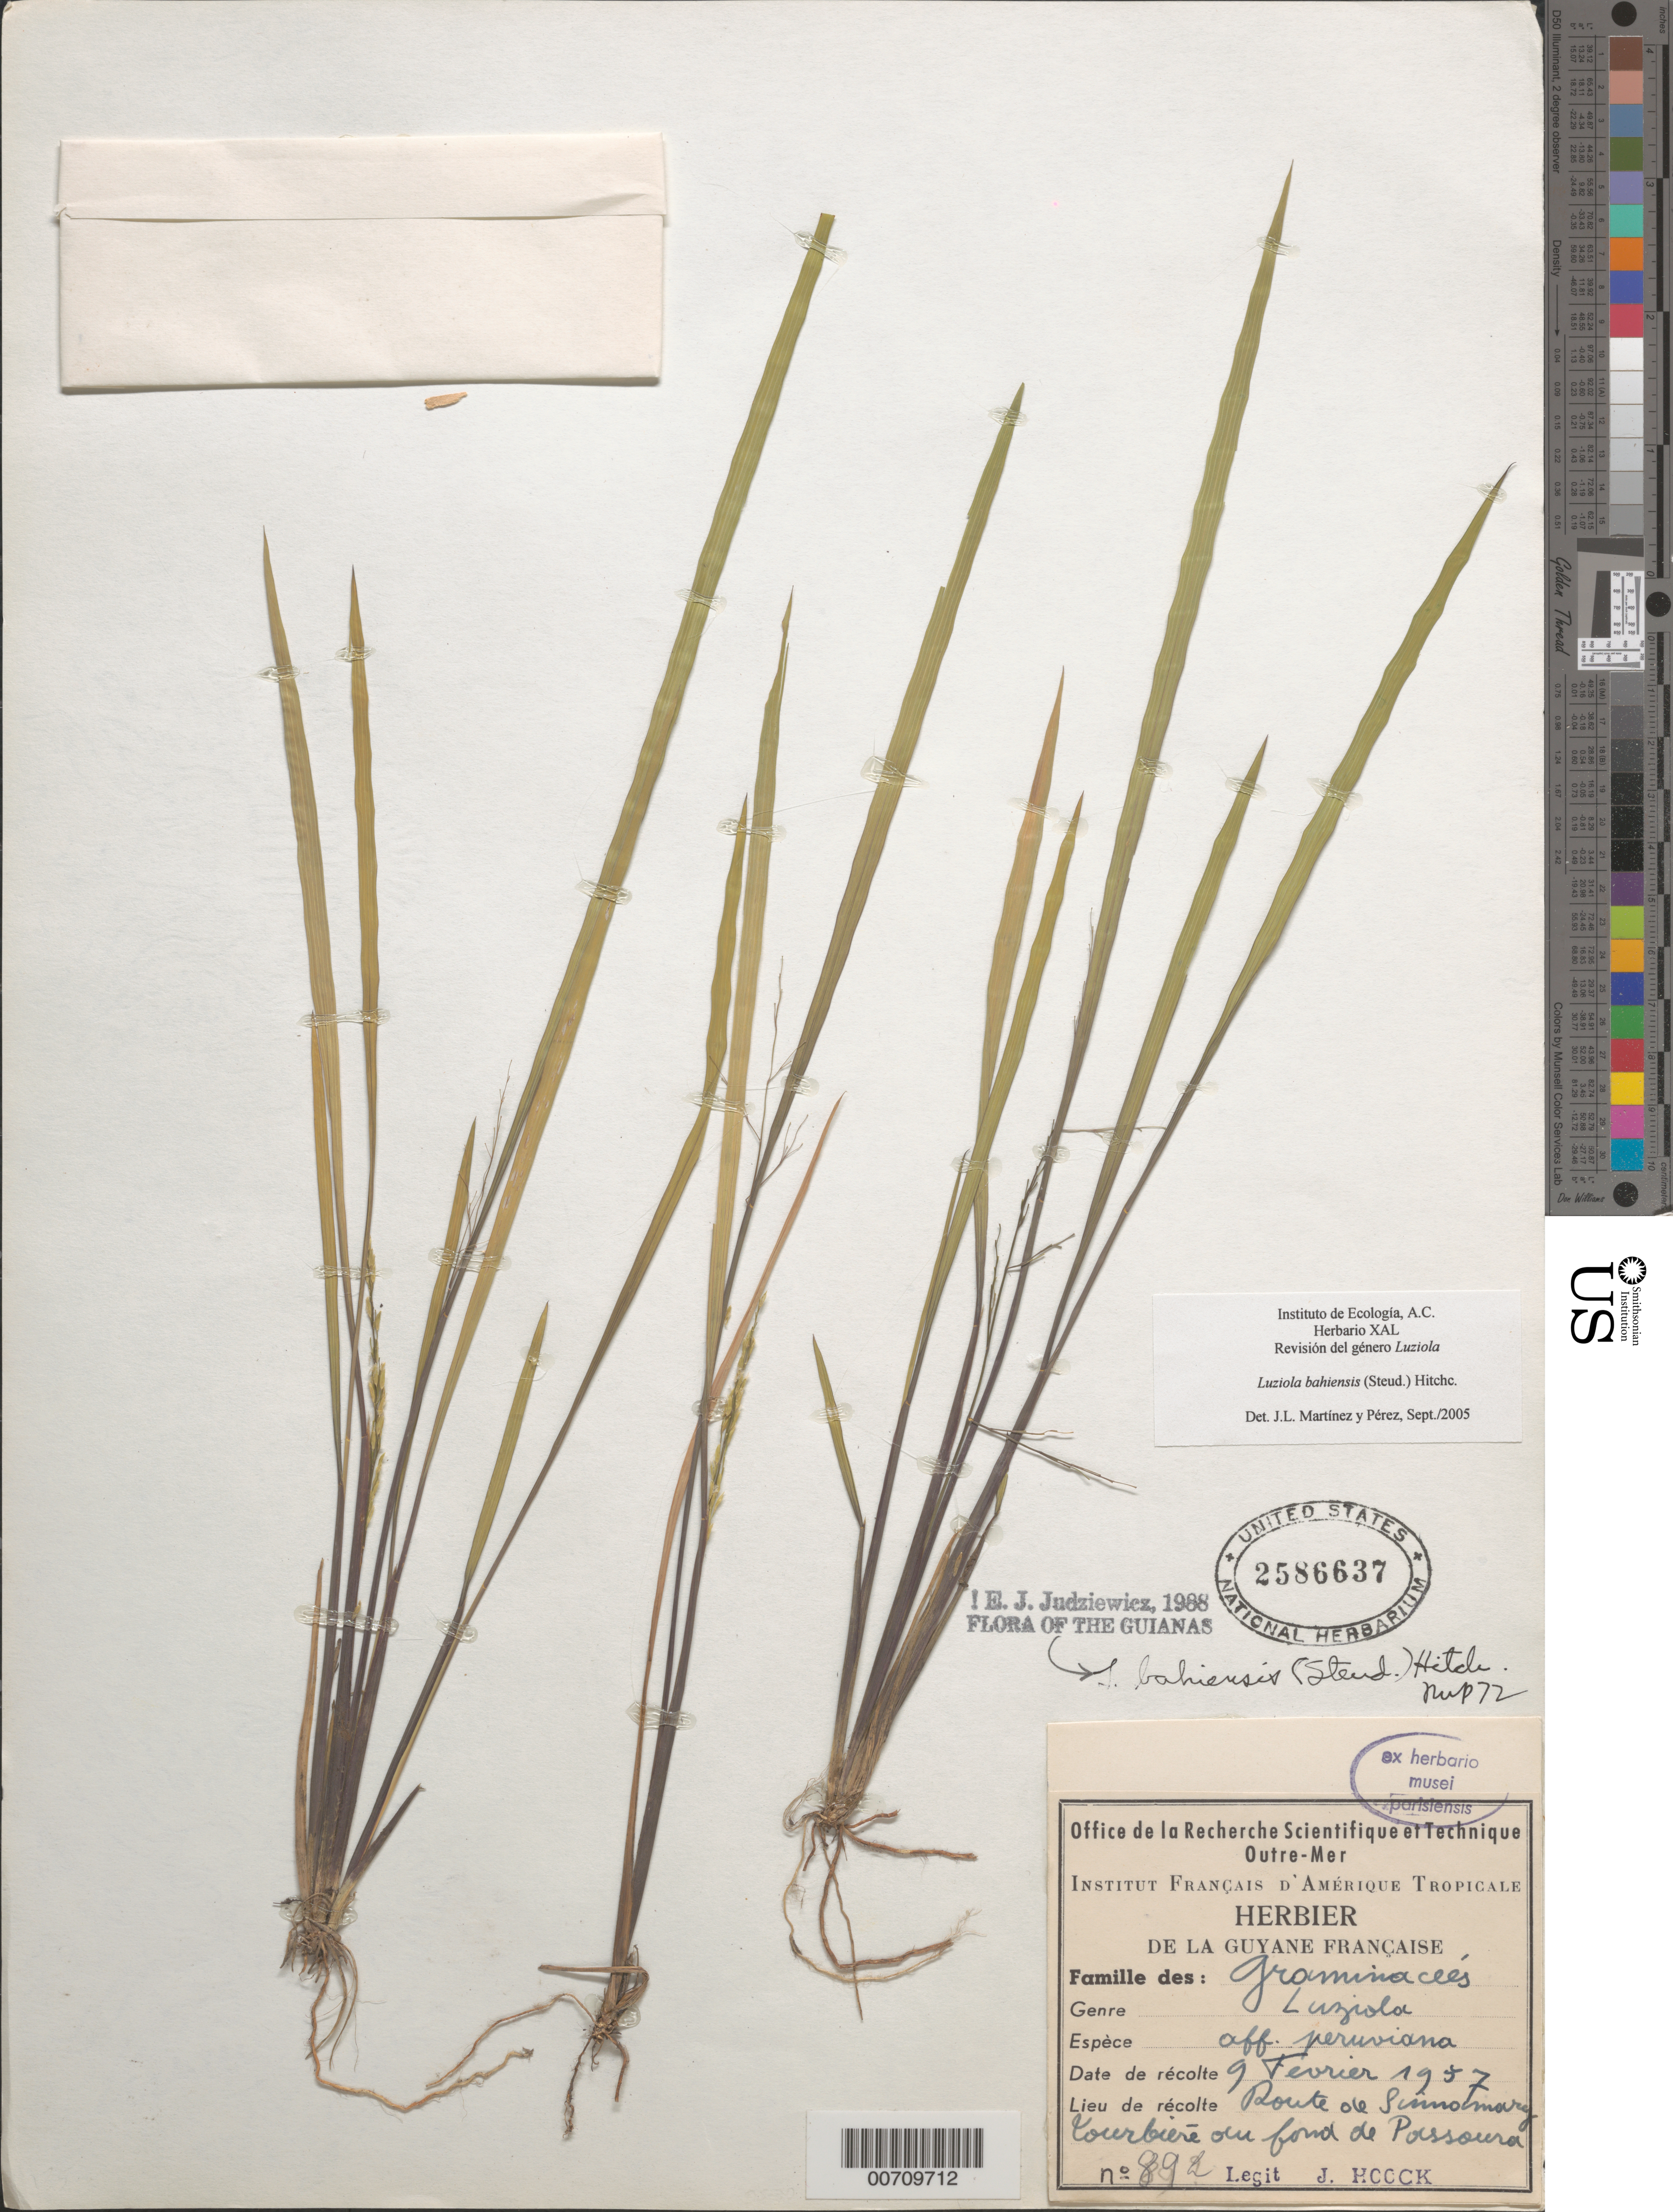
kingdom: Plantae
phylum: Tracheophyta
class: Liliopsida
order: Poales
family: Poaceae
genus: Luziola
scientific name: Luziola bahiensis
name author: (Steud.) Hitchc.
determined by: Judziewicz, E. J.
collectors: J. Hoock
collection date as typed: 9-Feb-57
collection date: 1957-02-09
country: French Guiana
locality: Route de Sinnamary, courbieré du fond de Passoura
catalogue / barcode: US 2586637